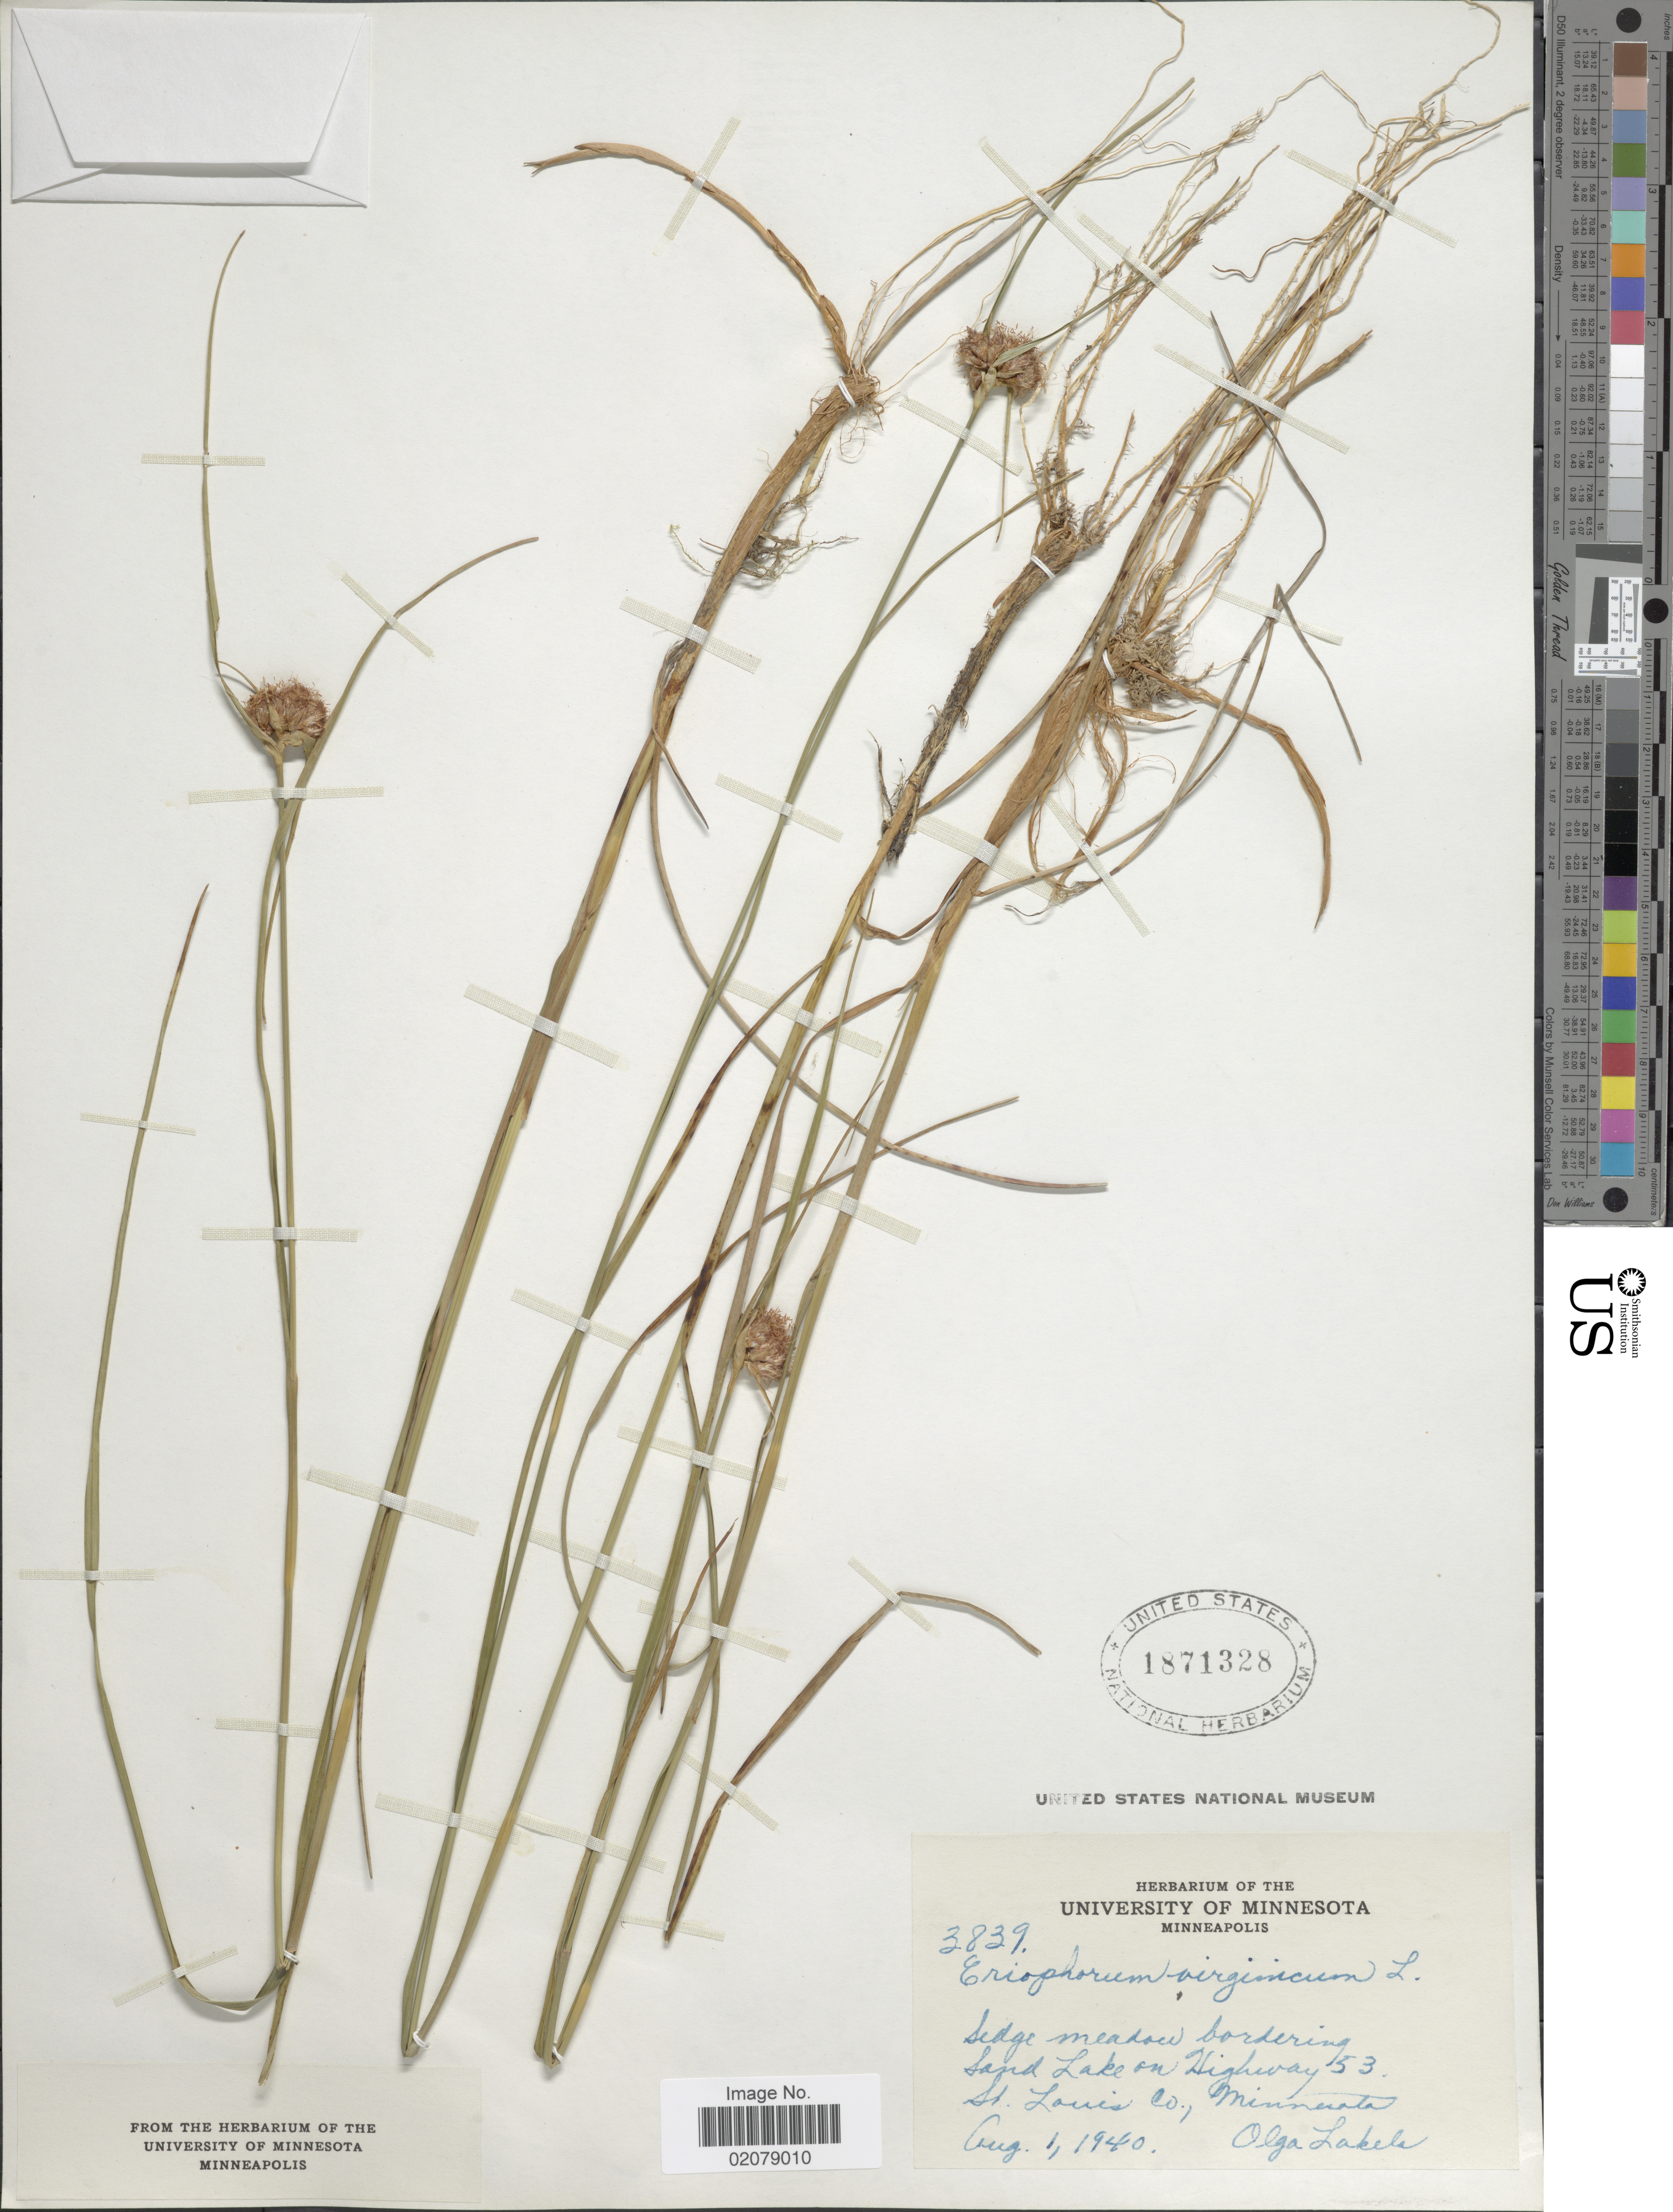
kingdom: Plantae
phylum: Tracheophyta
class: Liliopsida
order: Poales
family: Cyperaceae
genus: Eriophorum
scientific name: Eriophorum virginicum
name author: L.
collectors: O. K. Lakela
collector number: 3839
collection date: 1940-08-01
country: United States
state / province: Minnesota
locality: Sand Lake on Highway 53 St. Louis Co., Minnesota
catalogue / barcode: US 1871328